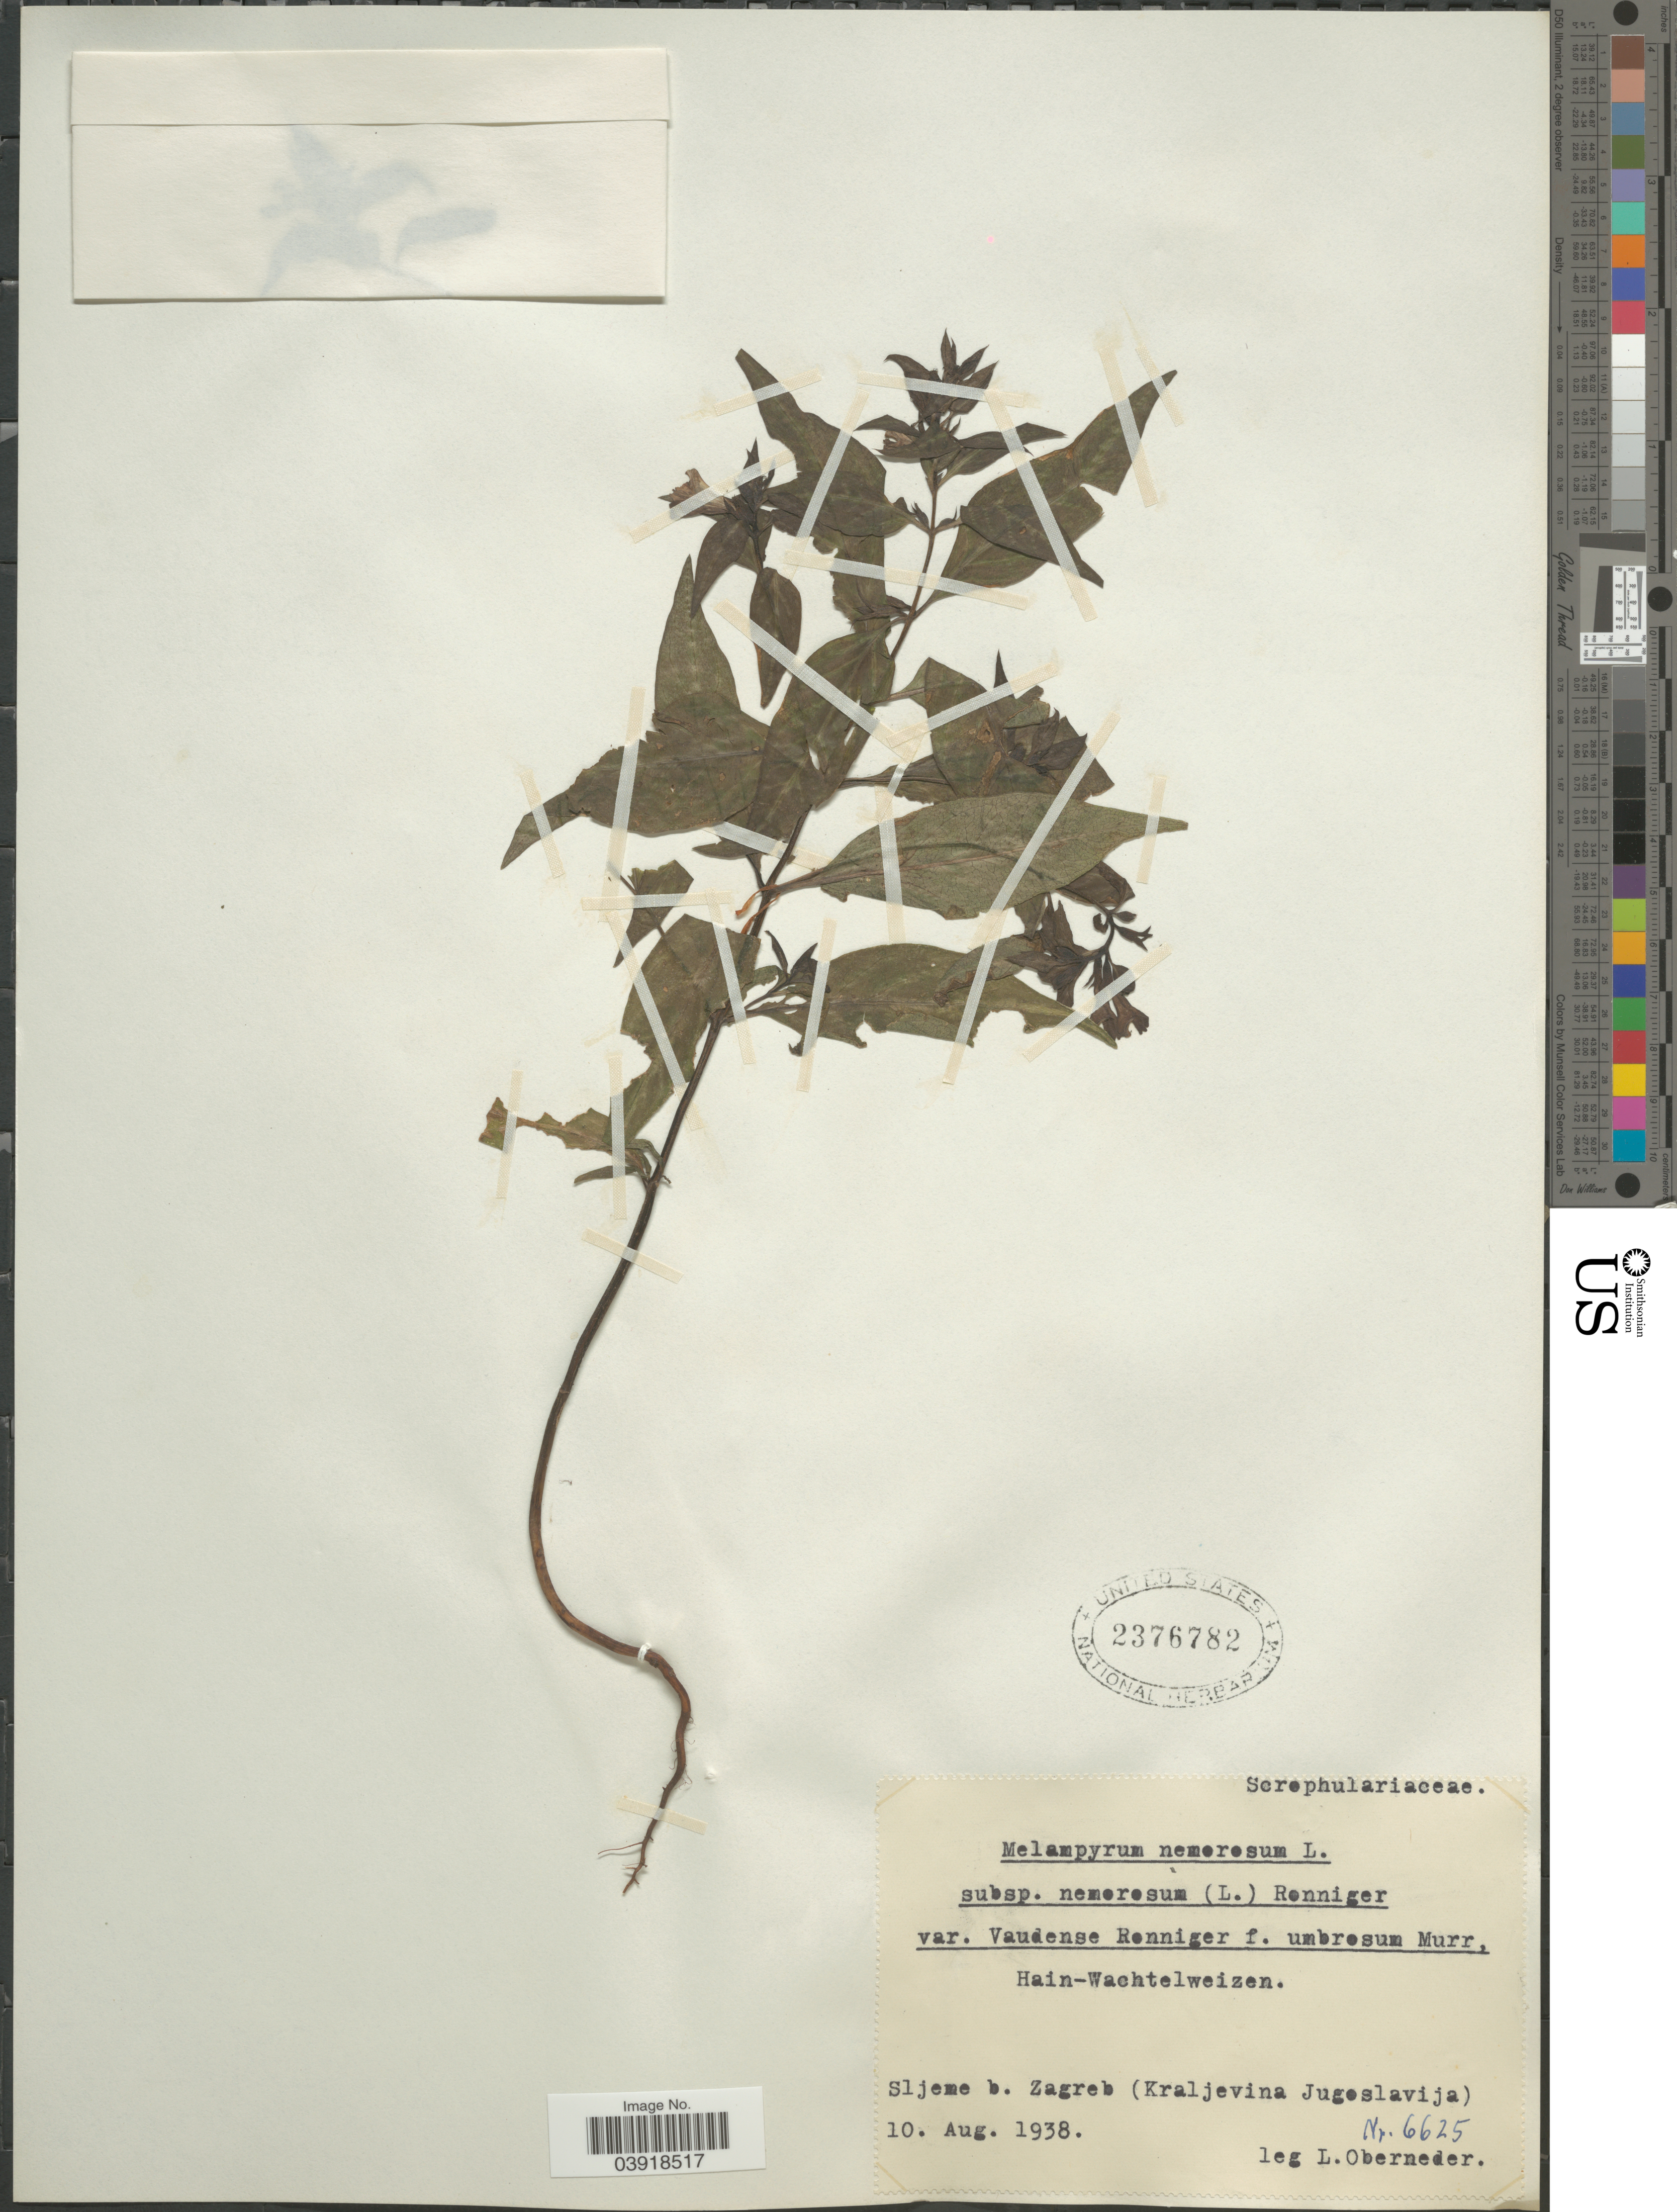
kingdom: Plantae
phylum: Tracheophyta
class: Magnoliopsida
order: Lamiales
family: Orobanchaceae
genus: Melampyrum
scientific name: Melampyrum nemorosum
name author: Baumg.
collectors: L. Oberneder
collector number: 6625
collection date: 1938-08-10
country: Croatia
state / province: Zagreb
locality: Hain-Wachtelweizen. Sljeme b. Zagreb (Kraljevina Jugoslavija).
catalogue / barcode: US 2376782